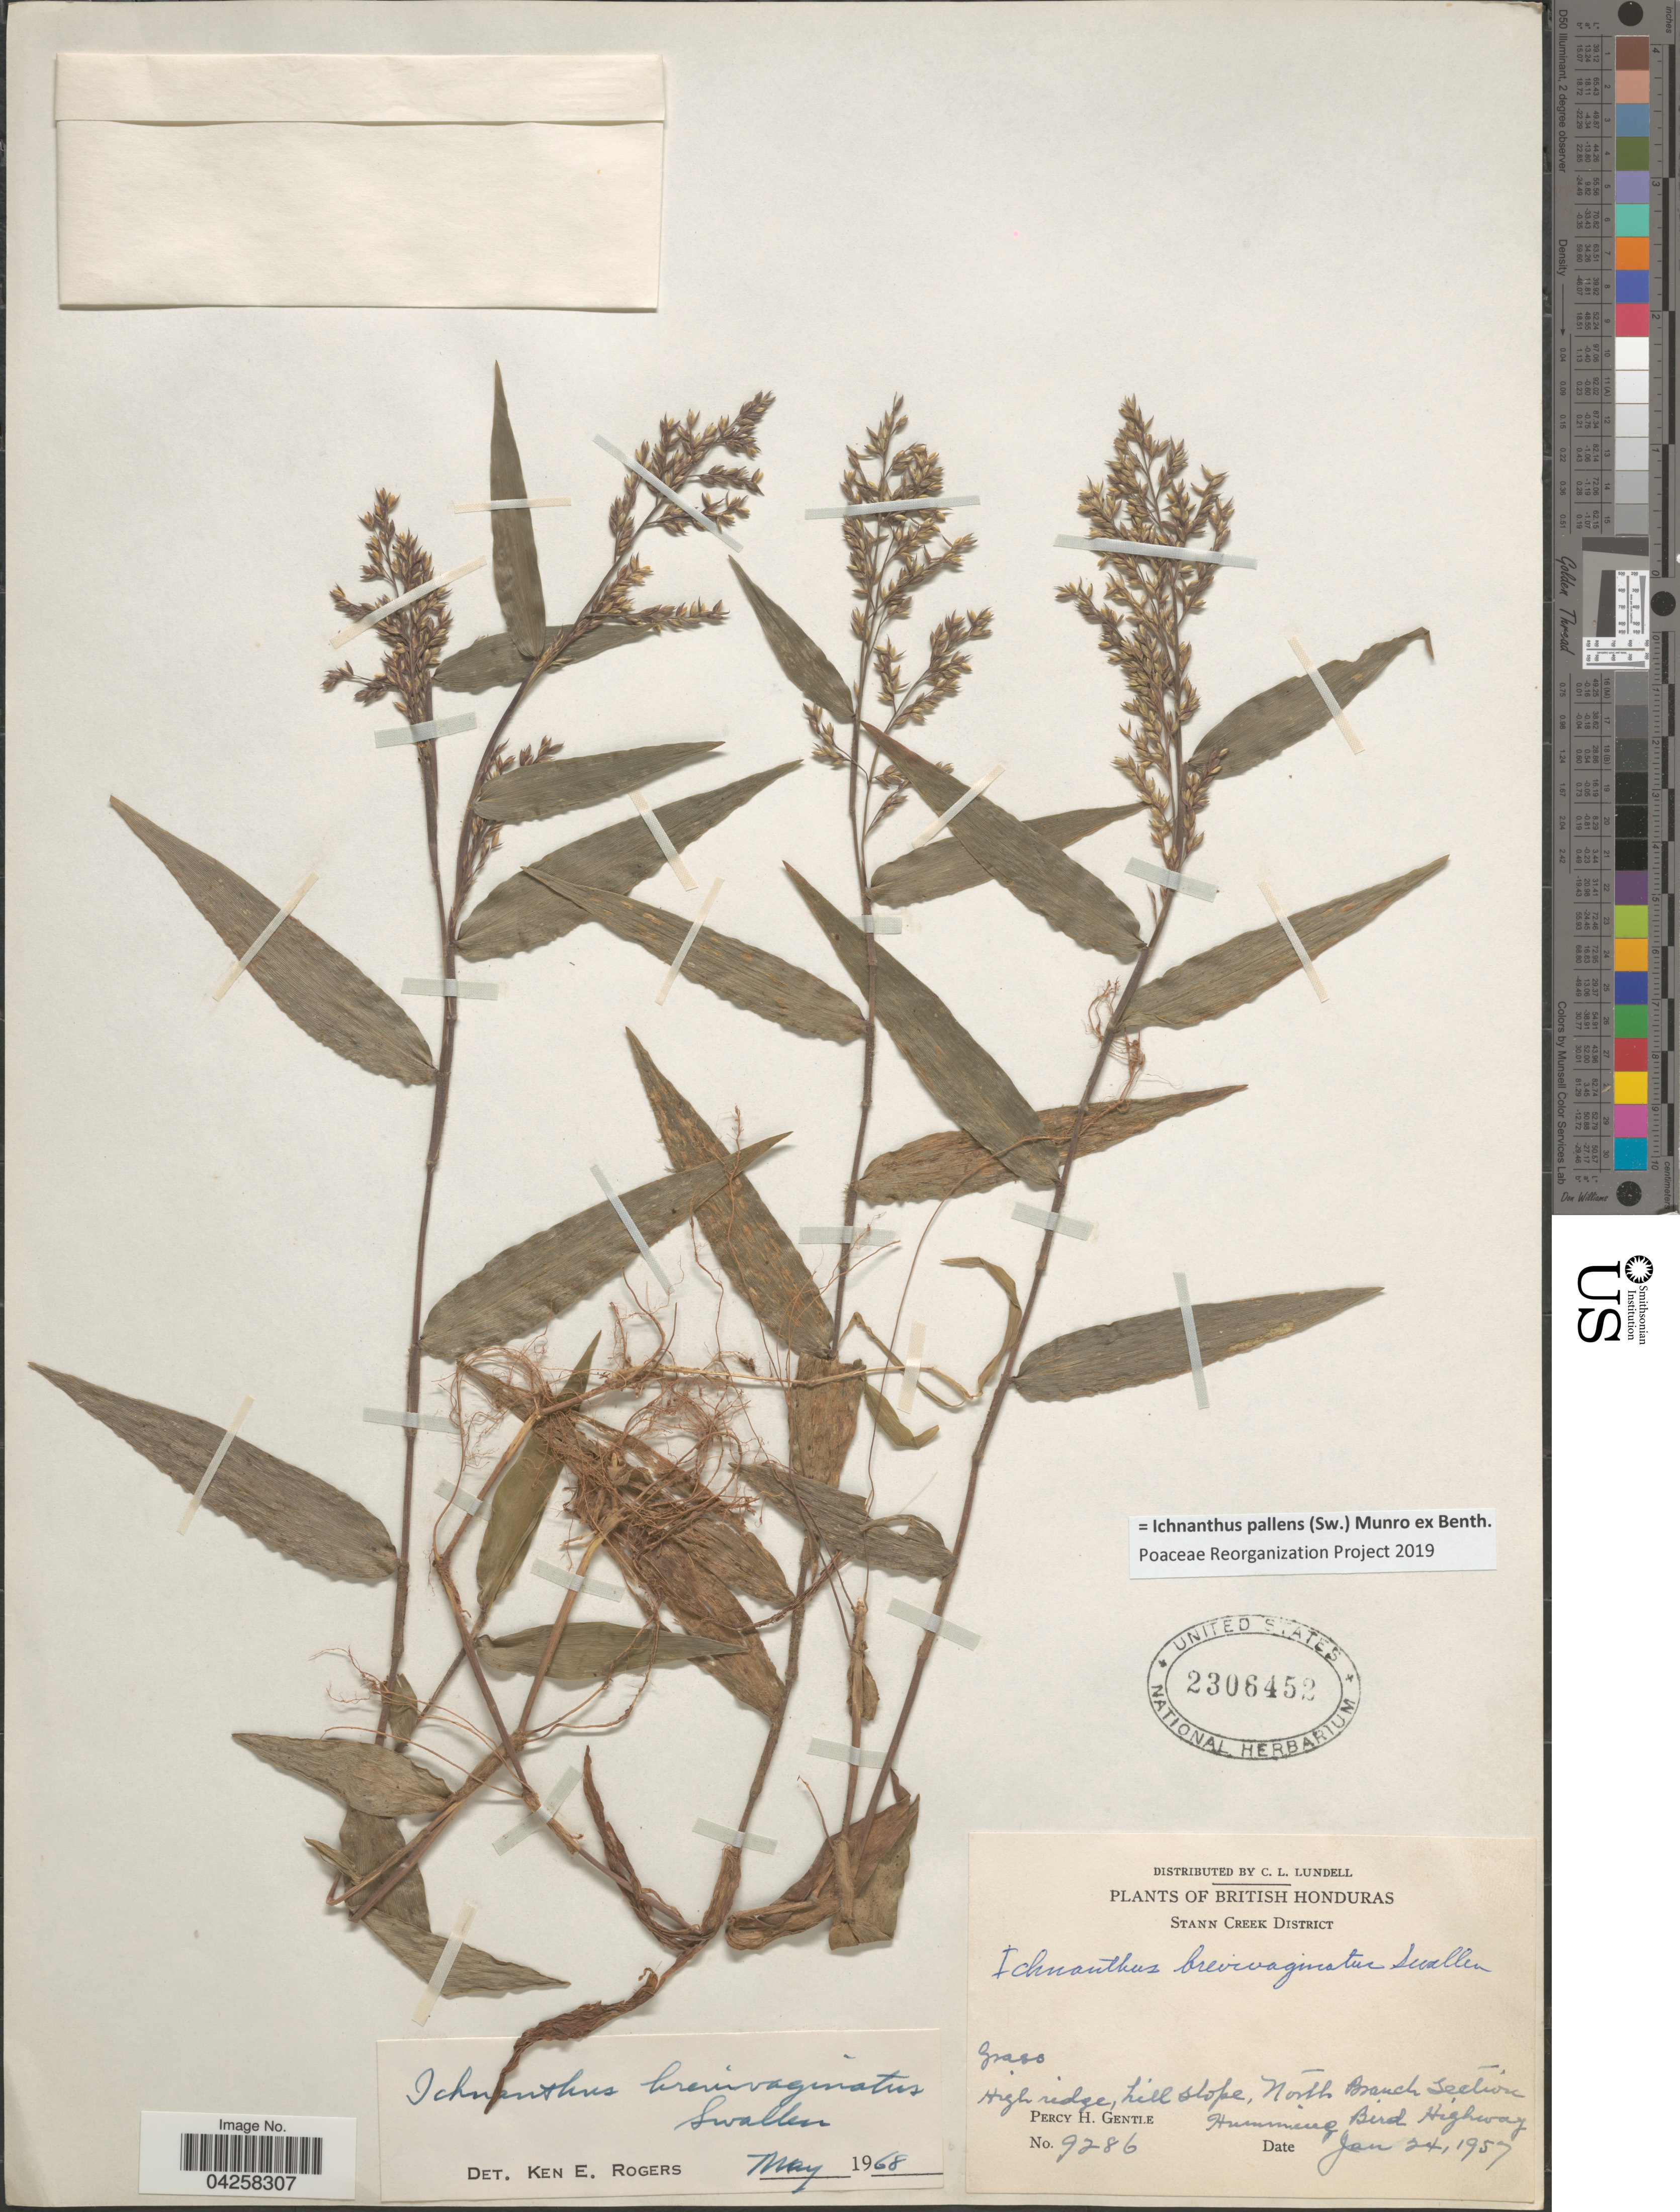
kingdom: Plantae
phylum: Tracheophyta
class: Liliopsida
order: Poales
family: Poaceae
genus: Ichnanthus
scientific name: Ichnanthus pallens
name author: (Sw.) Munro ex Benth.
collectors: P. H. Gentle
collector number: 9286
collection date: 1957-01-24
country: Belize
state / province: Stann Creek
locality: British Honduras. Stann Creek District. High ridge, hill slope, North Branch Section. Humming Bird Highway.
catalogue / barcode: US 2306452